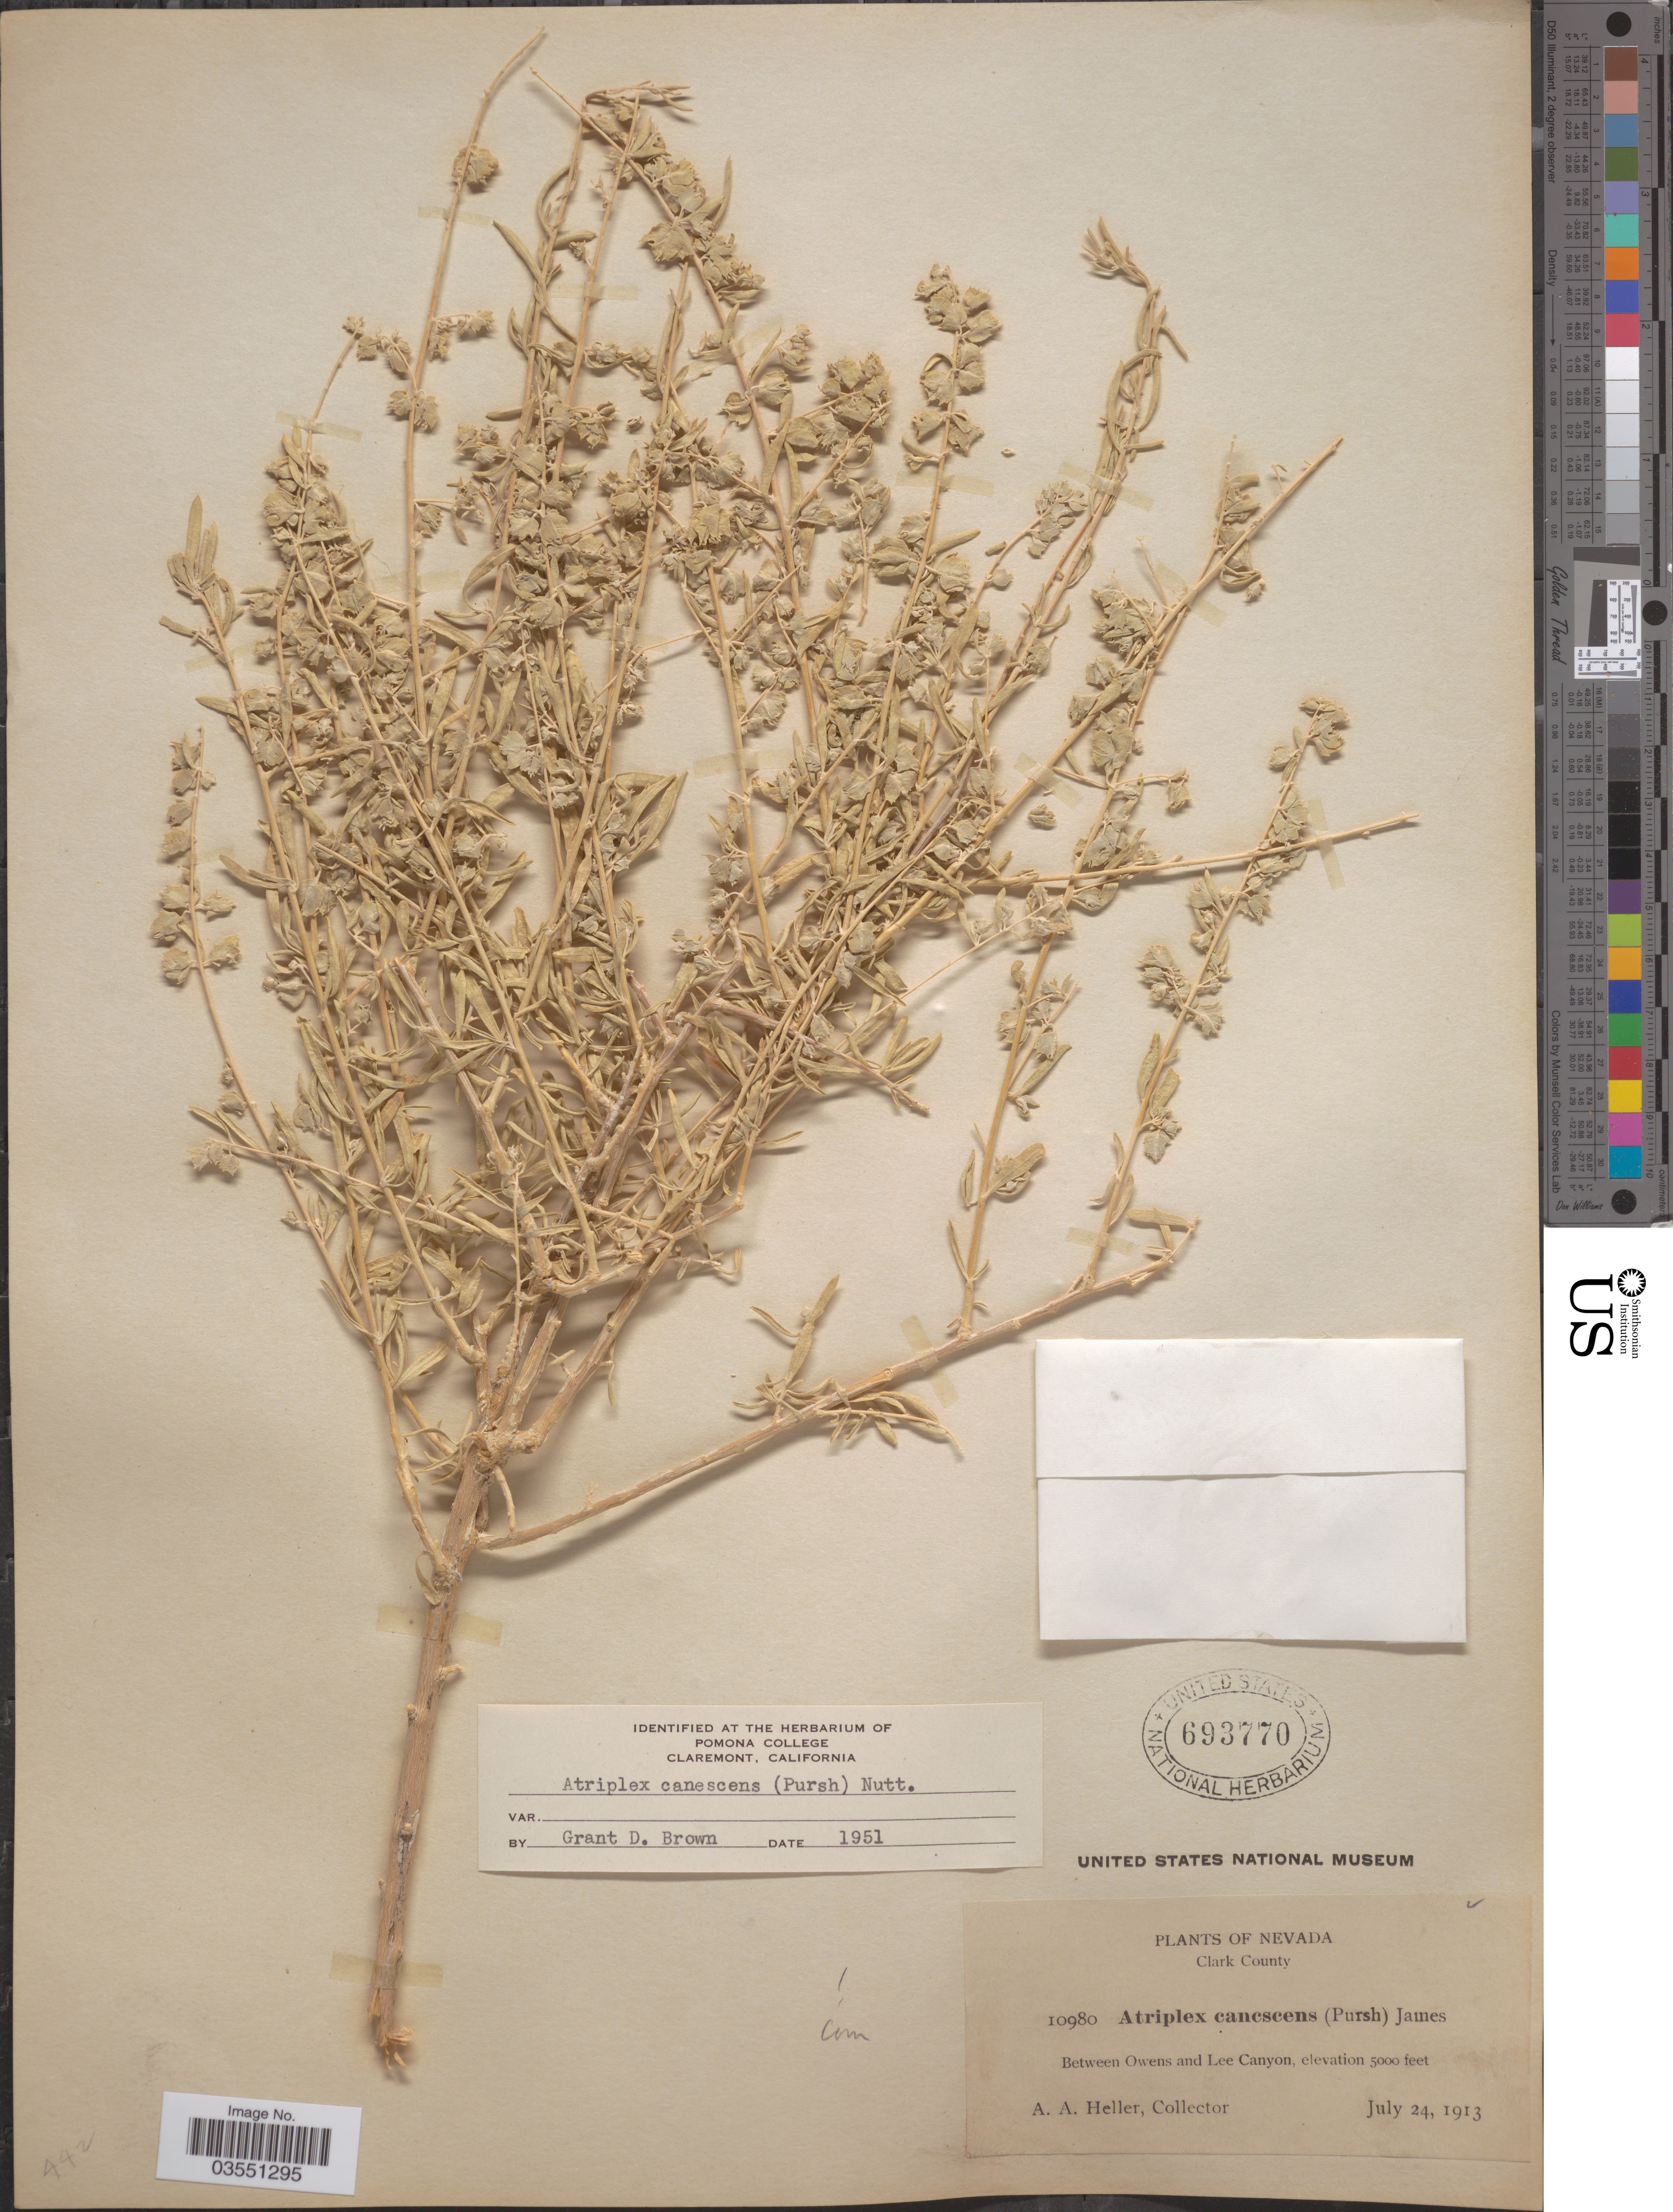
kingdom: Plantae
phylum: Tracheophyta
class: Magnoliopsida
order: Caryophyllales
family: Amaranthaceae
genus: Atriplex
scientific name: Atriplex canescens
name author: (Pursh) Nutt.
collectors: A. A. Heller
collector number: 10980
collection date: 1913-07-24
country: United States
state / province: Nevada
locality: Clark County. Between Owens and Lee Canyon.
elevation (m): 1524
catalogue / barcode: US 693770